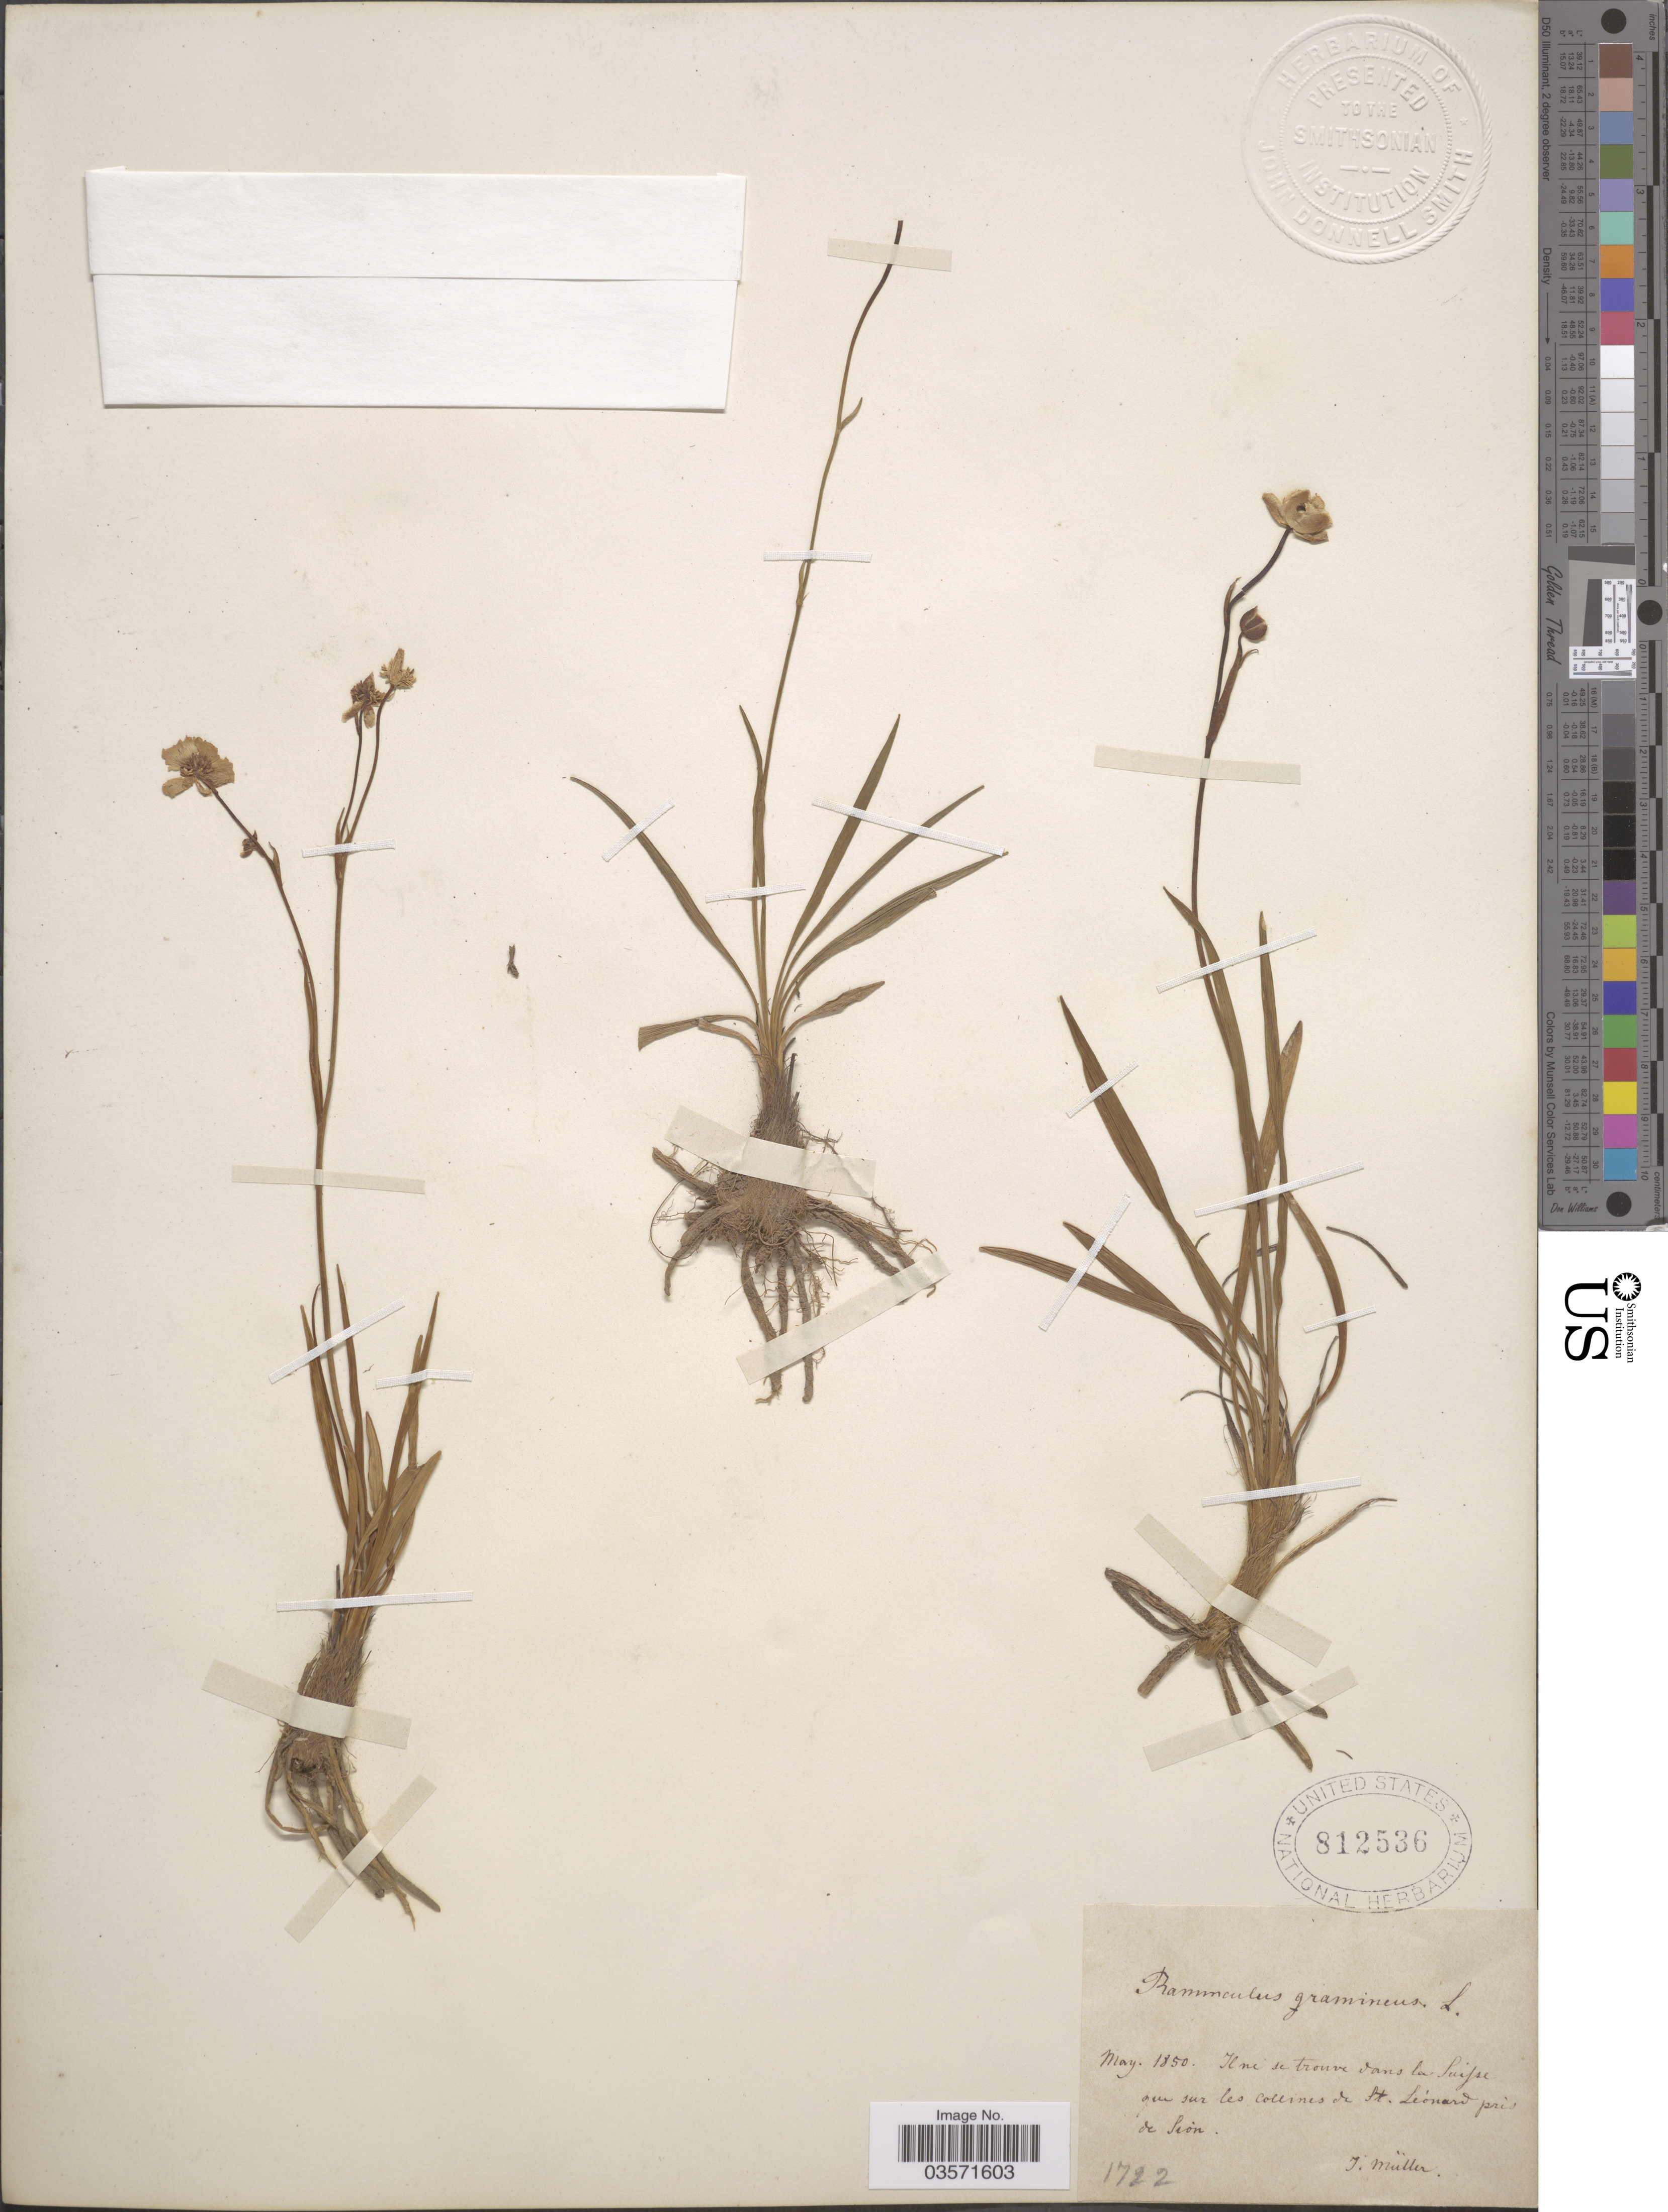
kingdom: Plantae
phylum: Tracheophyta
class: Magnoliopsida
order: Ranunculales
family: Ranunculaceae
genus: Ranunculus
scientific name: Ranunculus gramineus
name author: L.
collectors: J. Müller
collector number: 1722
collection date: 1850-05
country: Switzerland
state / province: Valais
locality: Ilne se trouve dans la Suisse que sur les collines de St. Leónard près de Sion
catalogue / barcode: US 812536